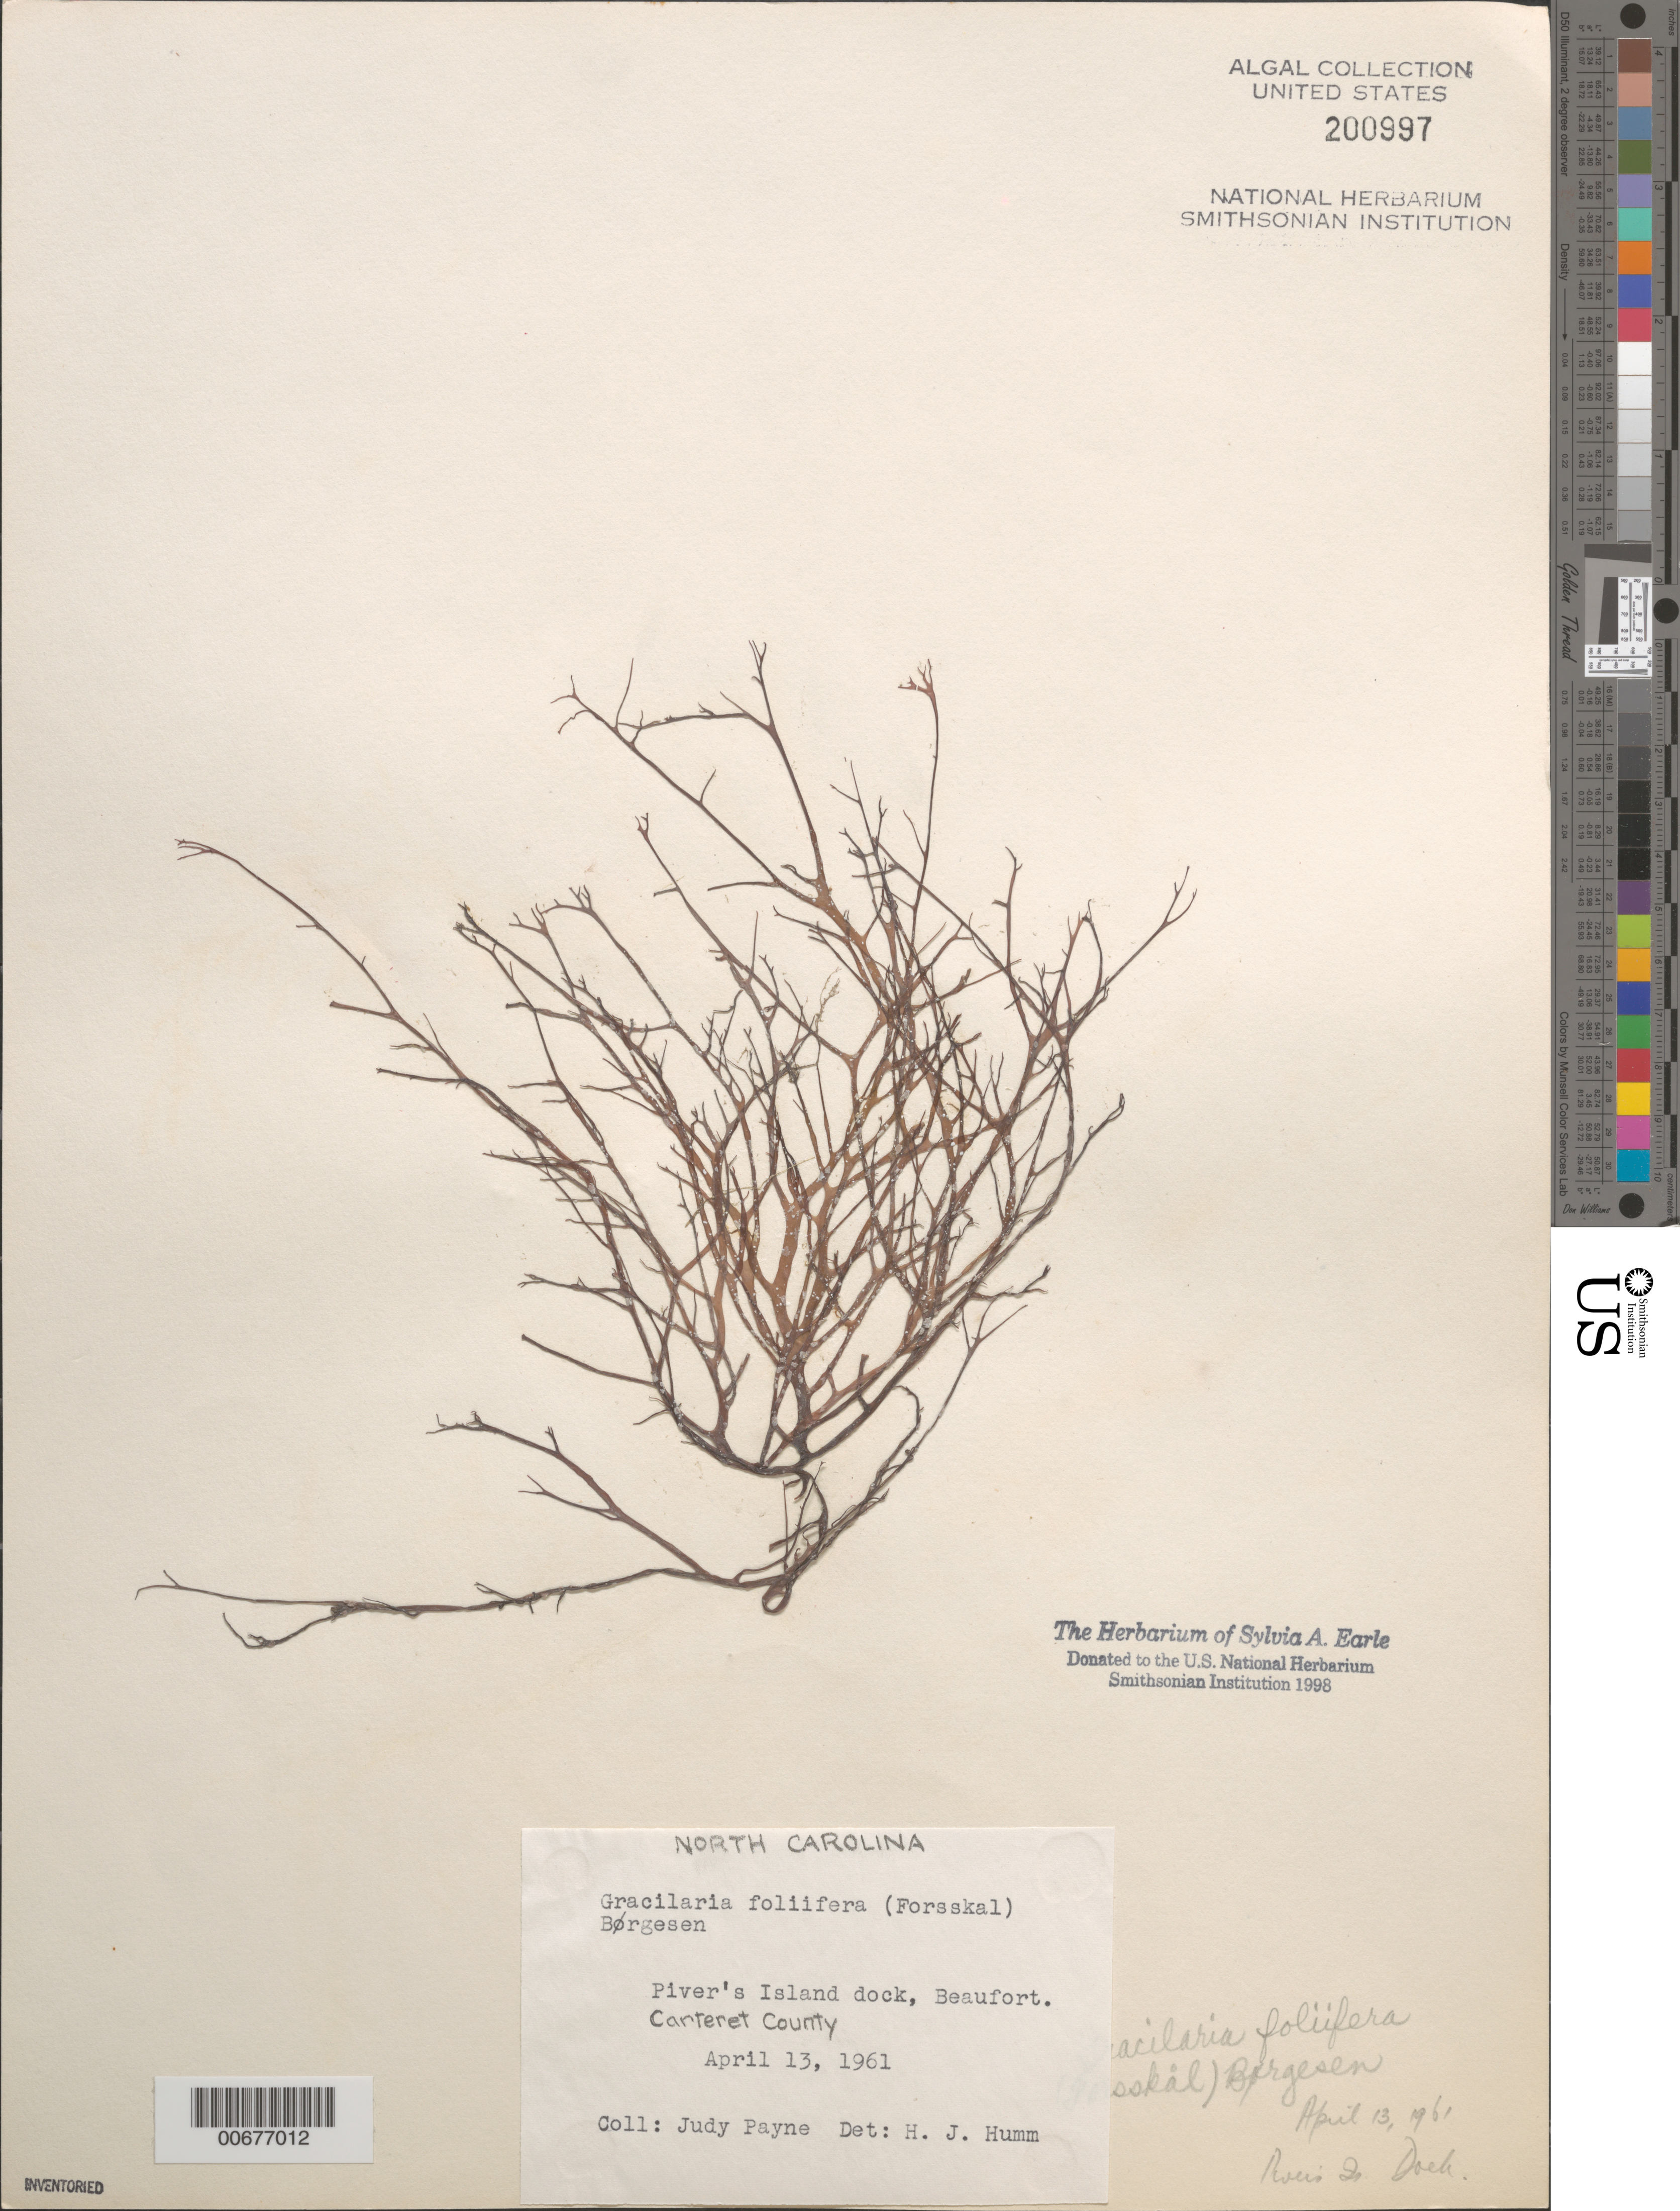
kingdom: Plantae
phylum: Rhodophyta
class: Florideophyceae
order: Gracilariales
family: Gracilariaceae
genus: Gracilaria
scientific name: Gracilaria foliifera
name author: (Forssk.) Børgesen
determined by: Humm, Harold J.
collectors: J. Payne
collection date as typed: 13 Apr 1961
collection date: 1961-04-13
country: United States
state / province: North Carolina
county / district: Carteret County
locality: Piver's Island dock, Beaufort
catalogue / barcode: US 200997